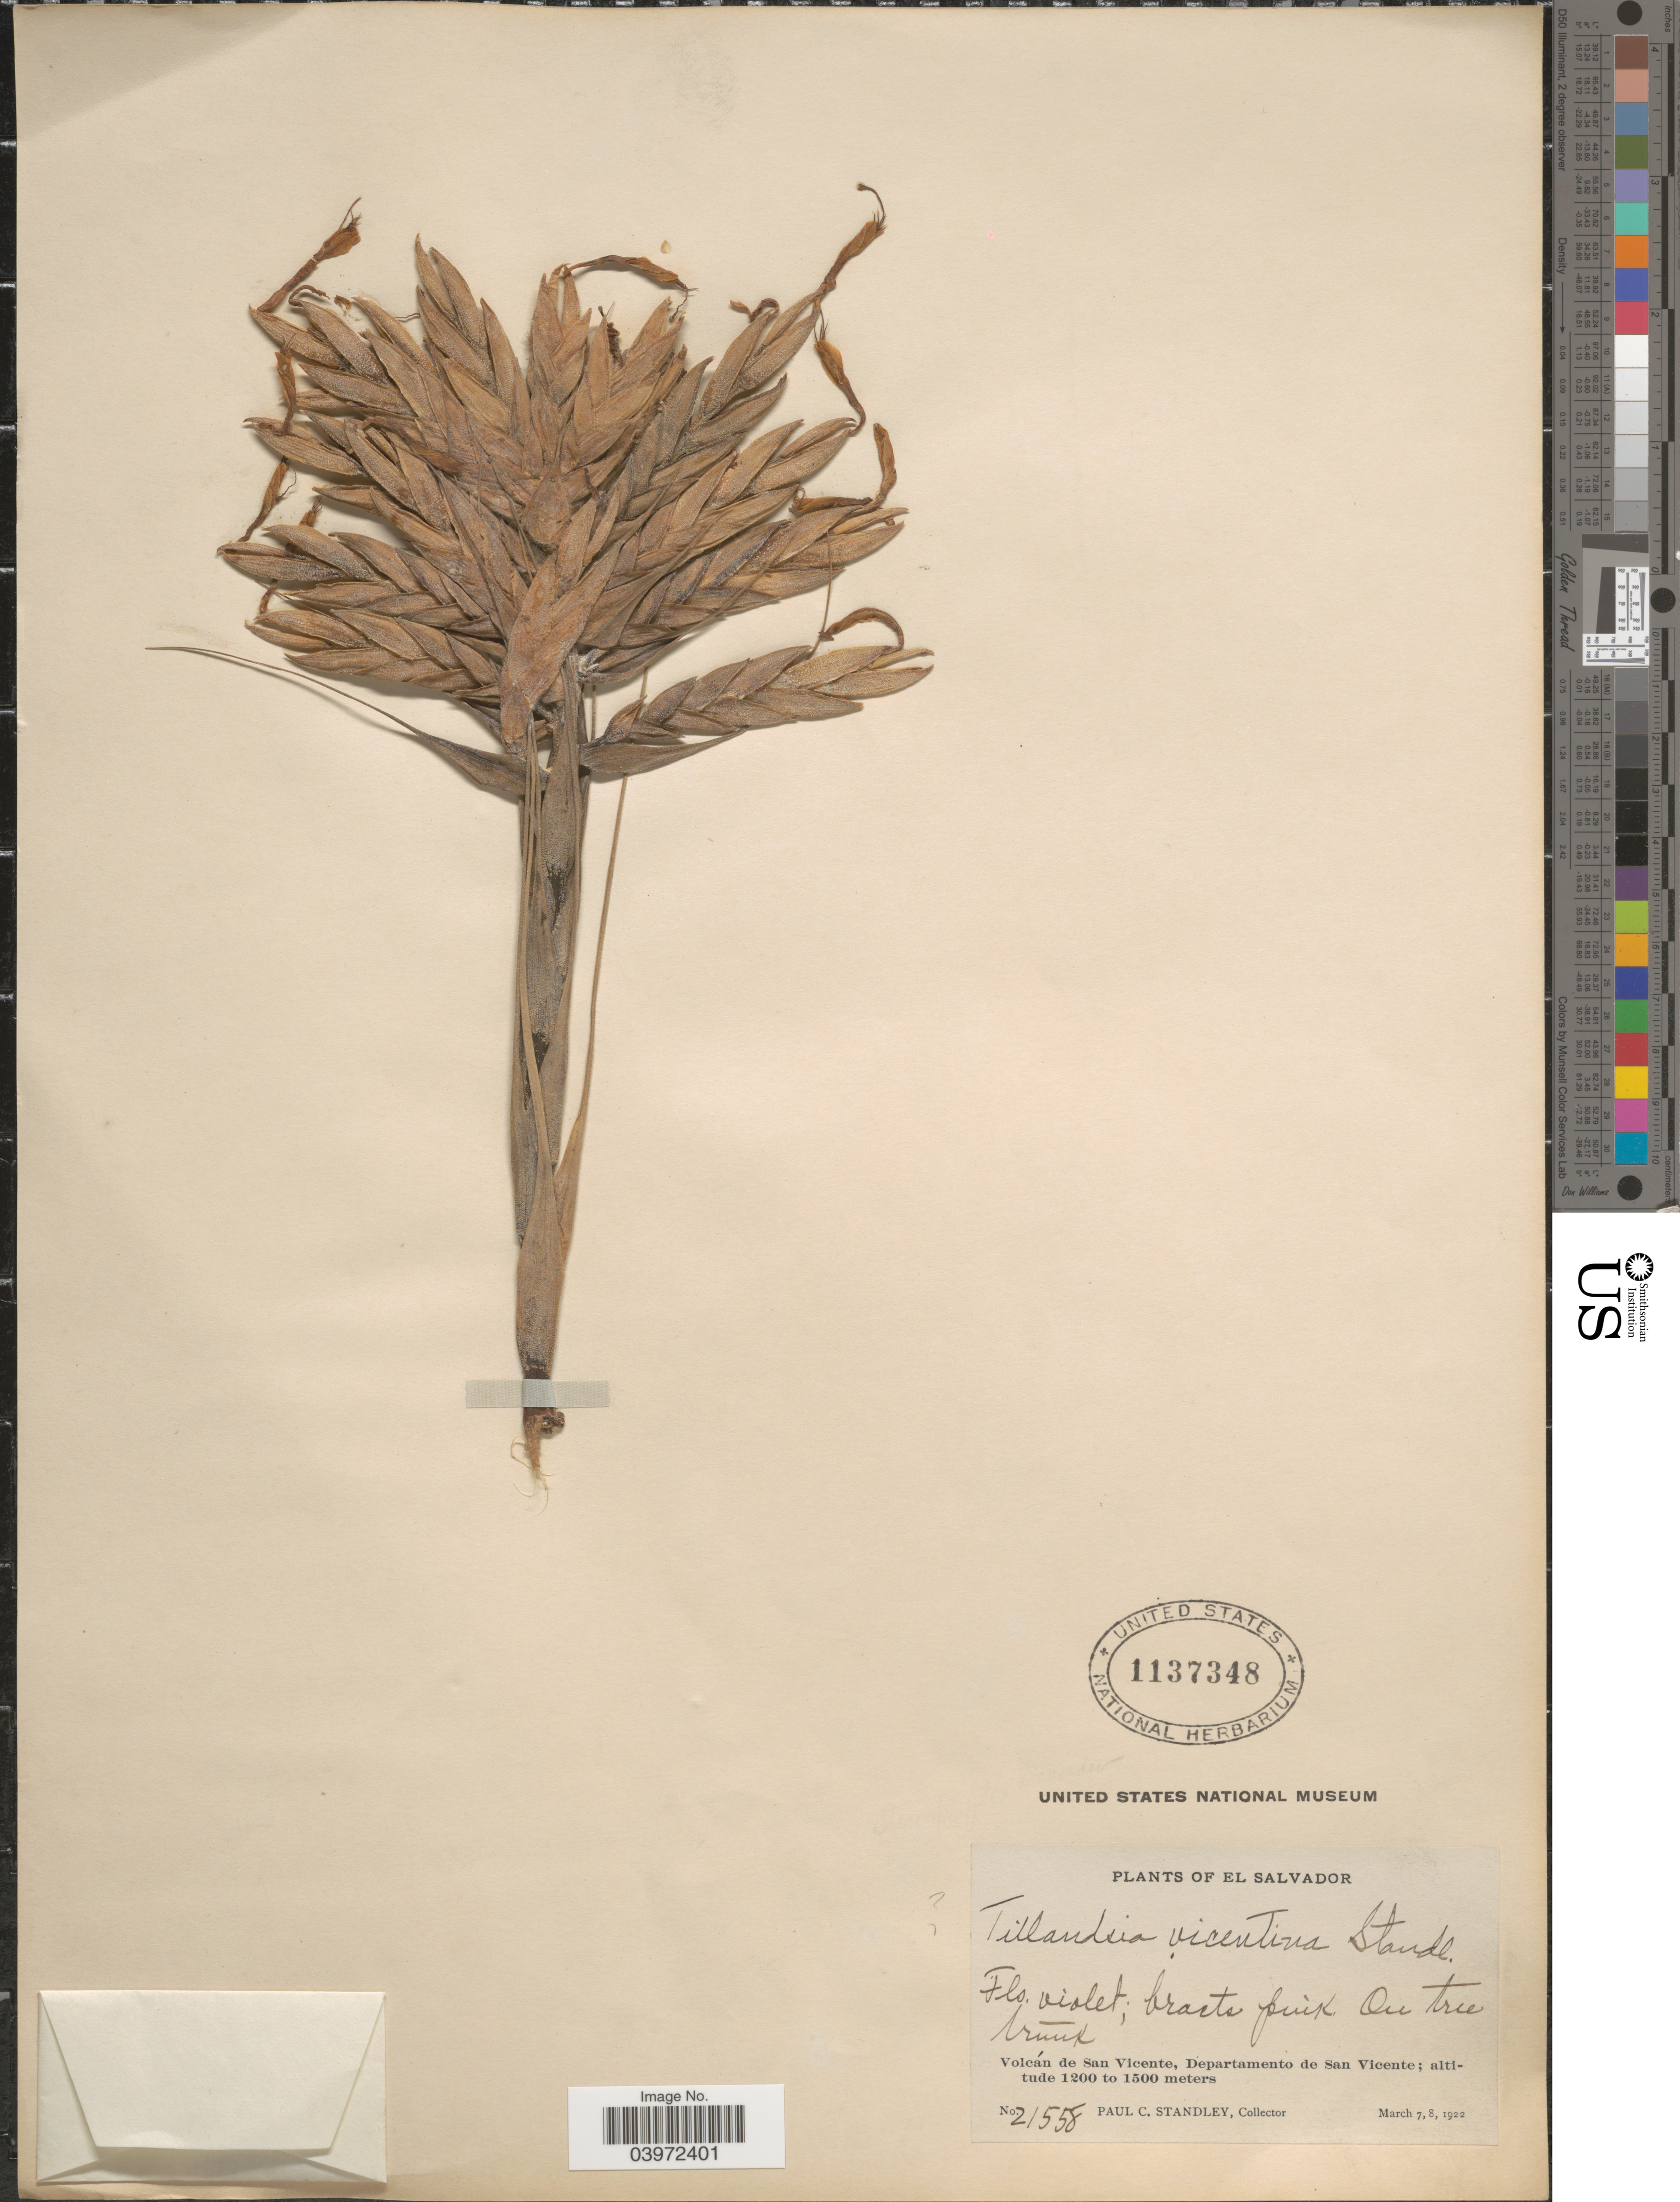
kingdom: Plantae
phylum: Tracheophyta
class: Liliopsida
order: Poales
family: Bromeliaceae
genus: Tillandsia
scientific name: Tillandsia vicentina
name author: Standl.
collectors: P. C. Standley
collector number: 21558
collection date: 1922-03-07/1922-03-08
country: El Salvador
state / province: San Vincente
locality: Volcán de San Vicente, Departamento de San Vicente.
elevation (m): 1200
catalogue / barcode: US 1137348